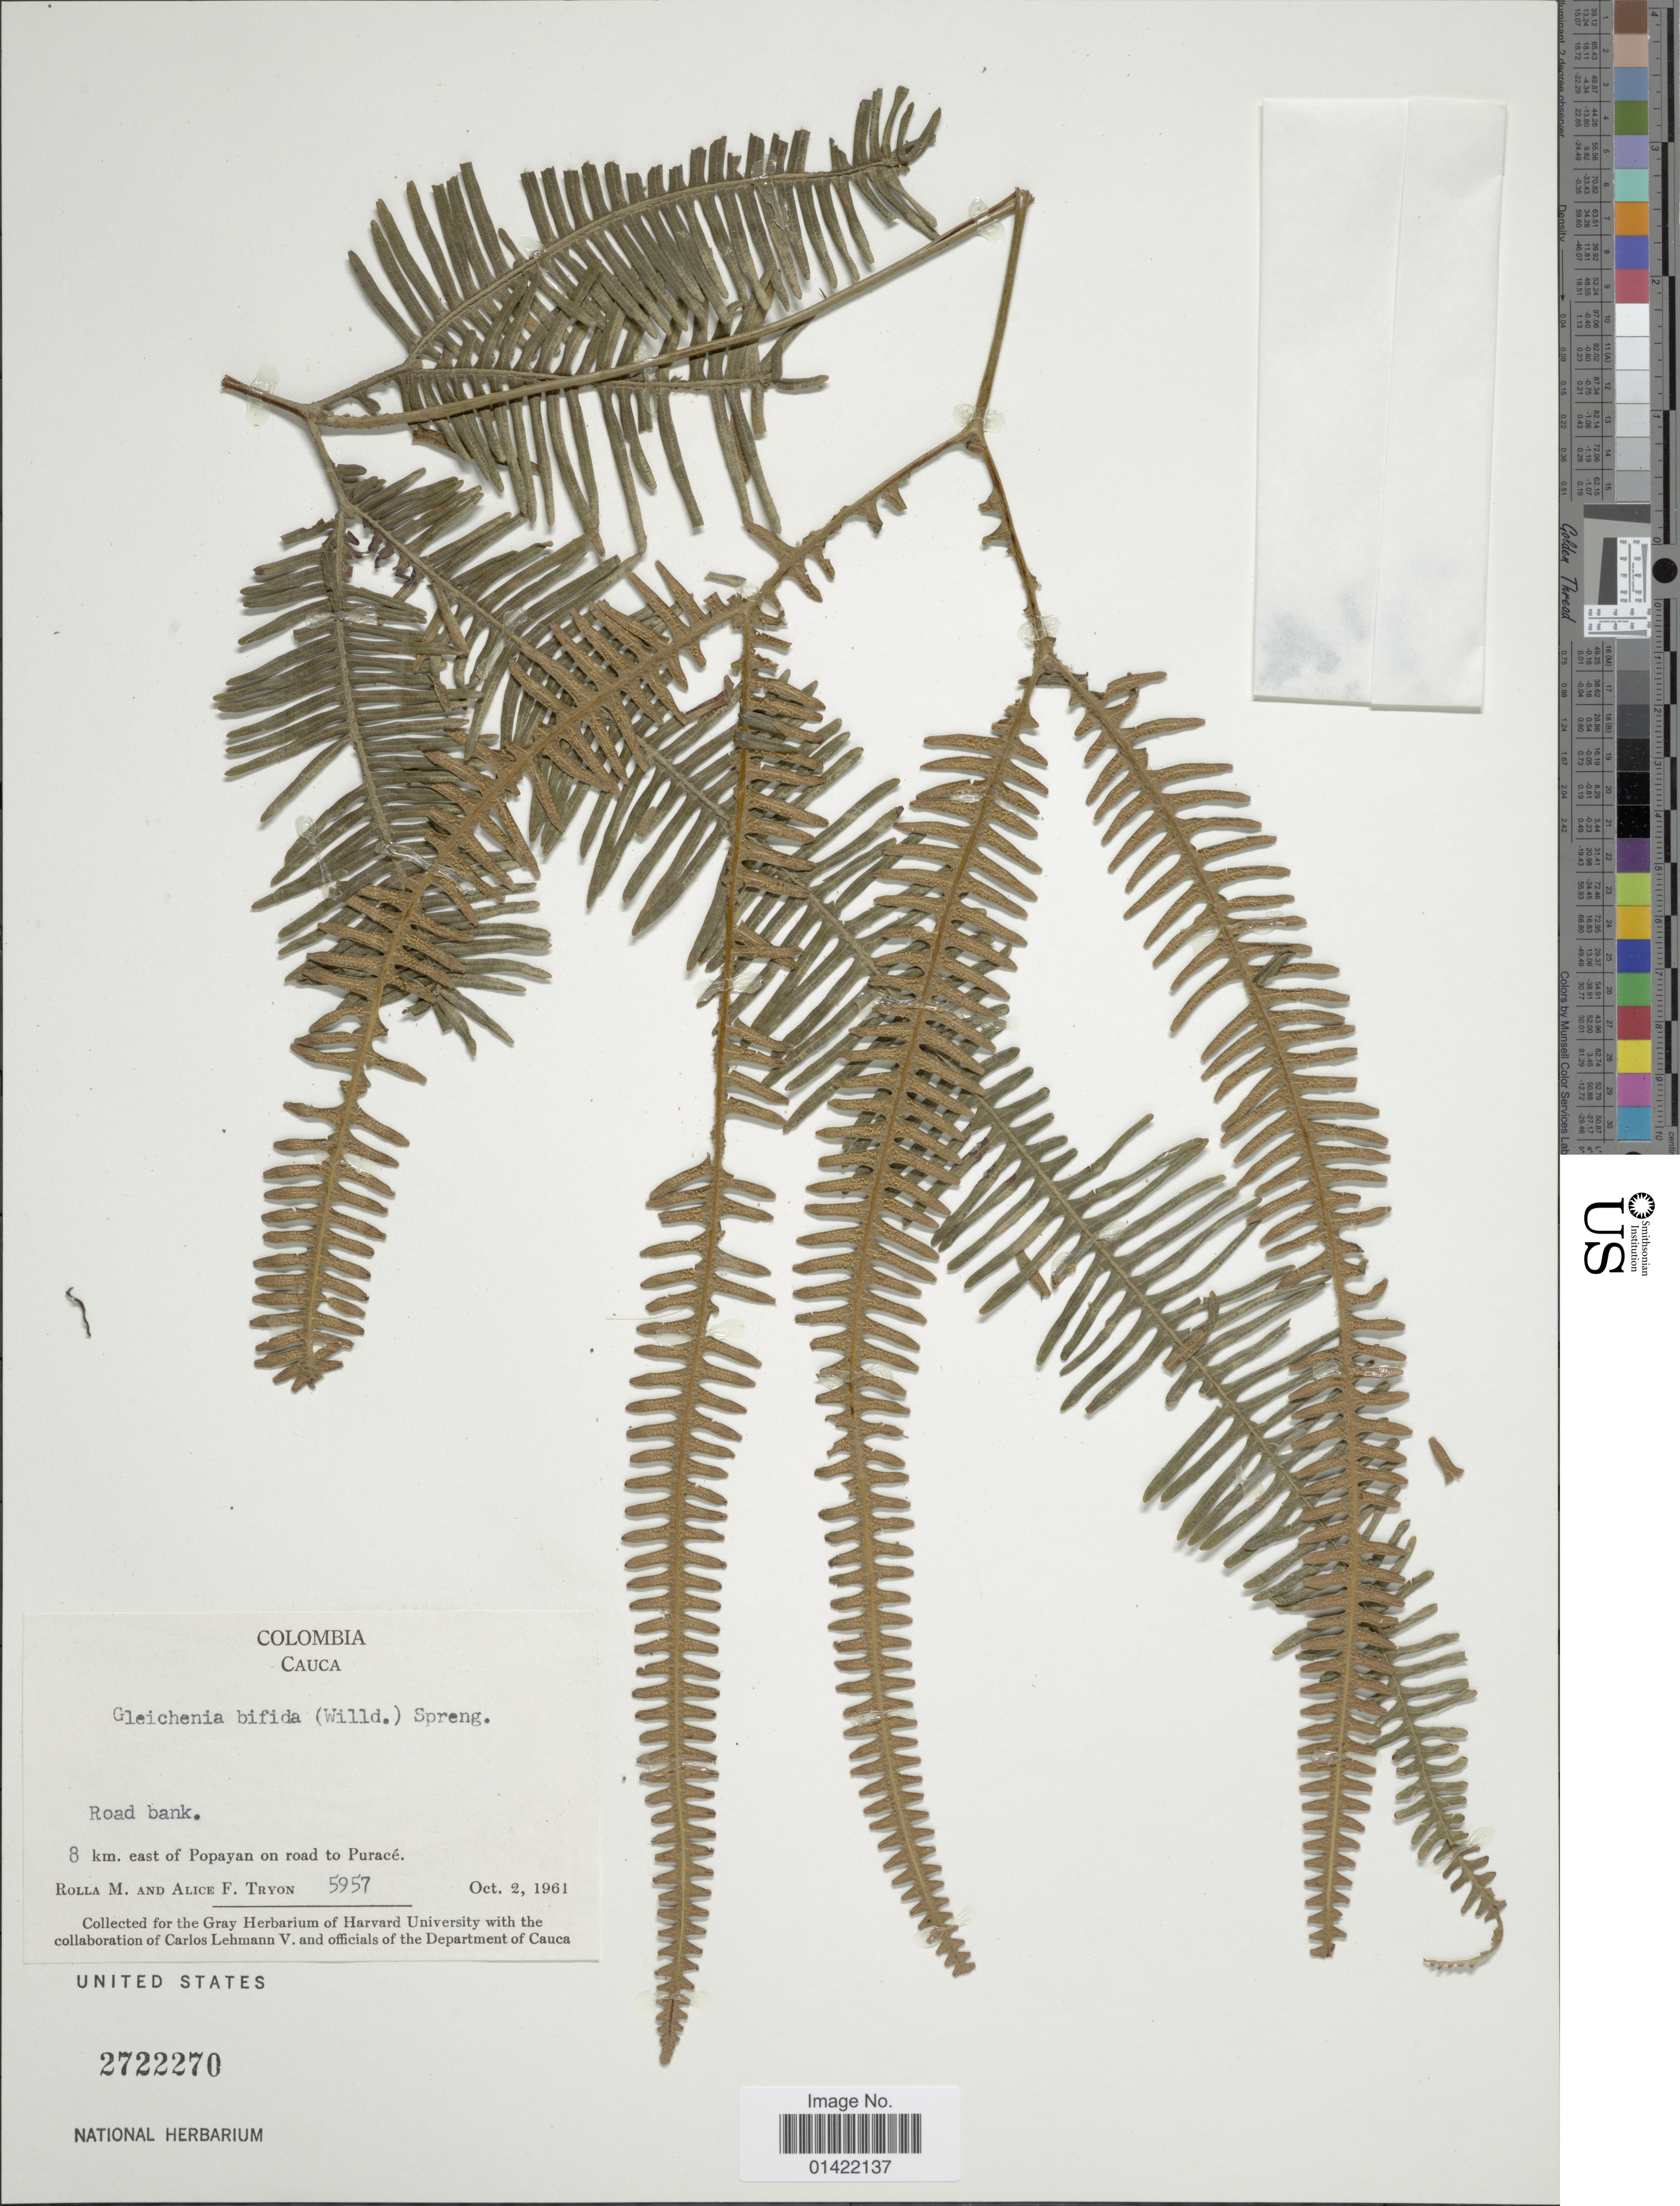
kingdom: Plantae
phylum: Tracheophyta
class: Polypodiopsida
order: Gleicheniales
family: Gleicheniaceae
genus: Sticherus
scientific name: Sticherus bifidus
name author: (Willd.) Ching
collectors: R. M. Tryon & A. F. Tryon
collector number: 5957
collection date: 1961-10-02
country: Colombia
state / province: Cauca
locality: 8 km. east of Popayan on road to Purace.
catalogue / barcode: US 2722270